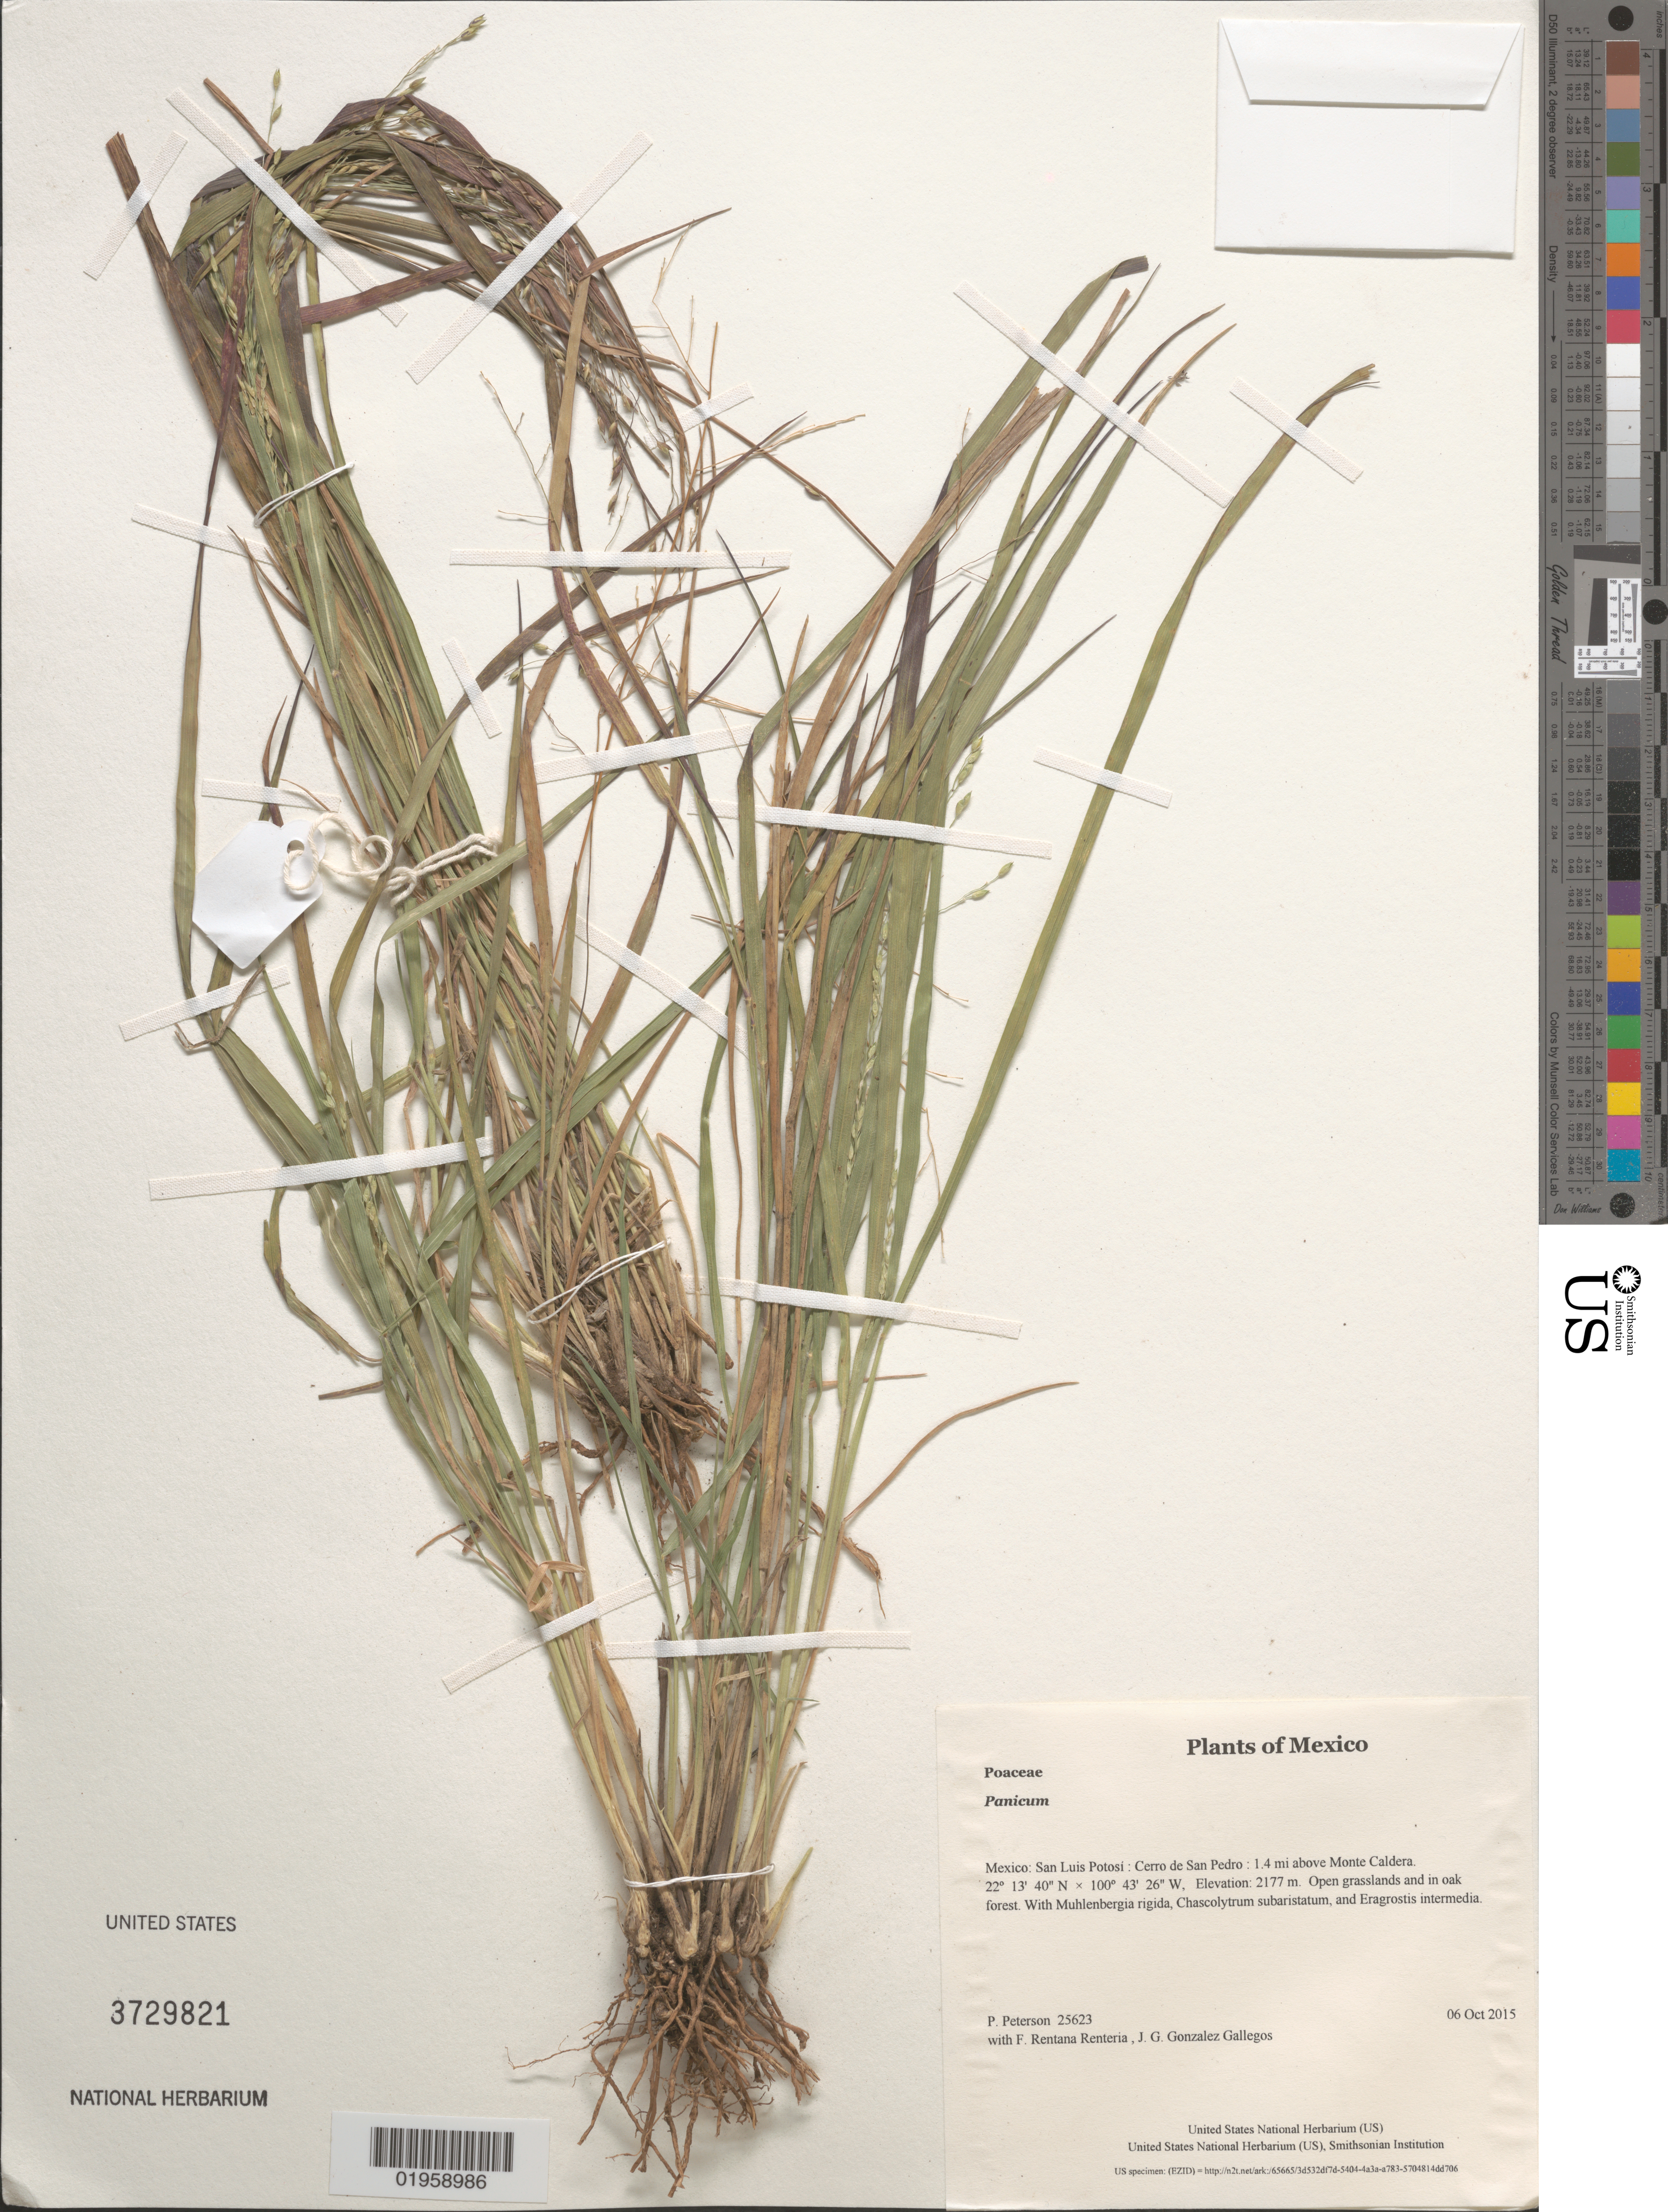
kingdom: Plantae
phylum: Tracheophyta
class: Liliopsida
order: Poales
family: Poaceae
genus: Panicum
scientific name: Panicum sp.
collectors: P. M. Peterson, F. Rentana Renteria & J. G. Gonzalez Gallegos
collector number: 25623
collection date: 2015-10-06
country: Mexico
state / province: San Luis Potosí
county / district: Cerro de San Pedro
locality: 1.4 mi above Monte Caldera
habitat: Open grasslands and in oak forest.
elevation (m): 2177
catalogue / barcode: US 3729821